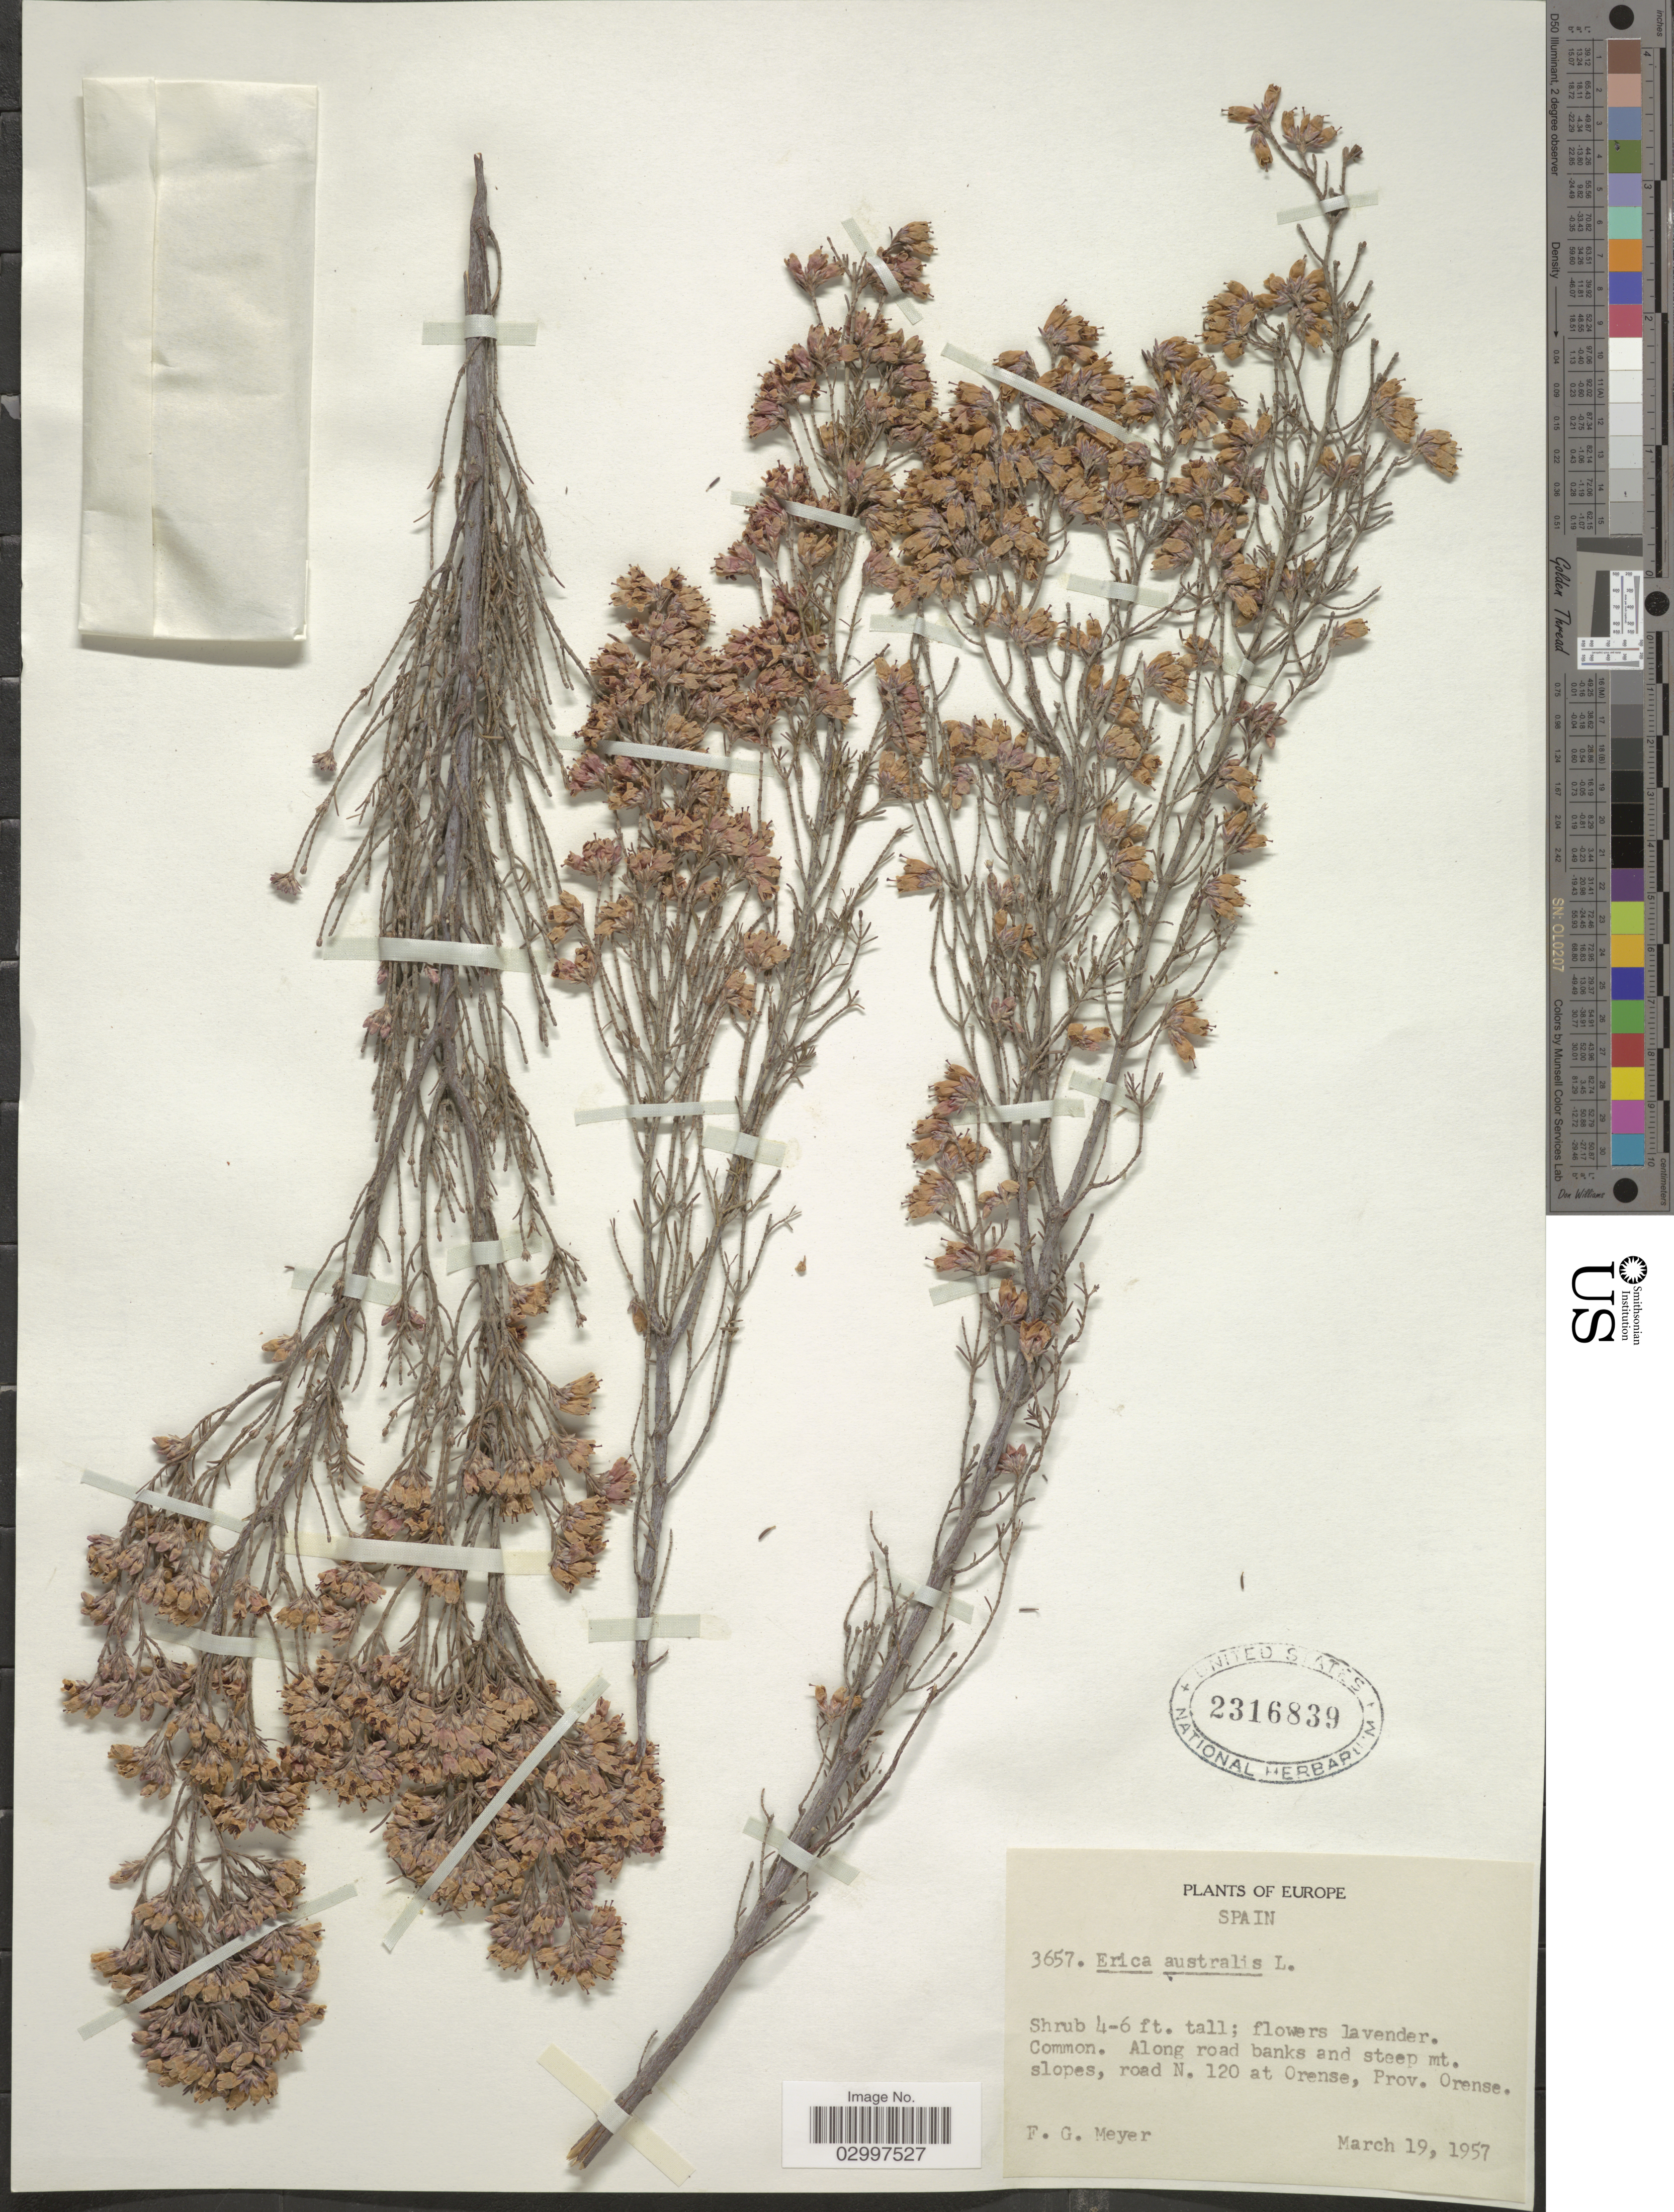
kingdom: Plantae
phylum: Tracheophyta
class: Magnoliopsida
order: Ericales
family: Ericaceae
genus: Erica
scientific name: Erica australis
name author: L.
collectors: F. G. Meyer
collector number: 3657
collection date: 1957-03-19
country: Spain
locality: Along road banks and steep mt. slopes, road N. 120 at Orense.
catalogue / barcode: US 2316839